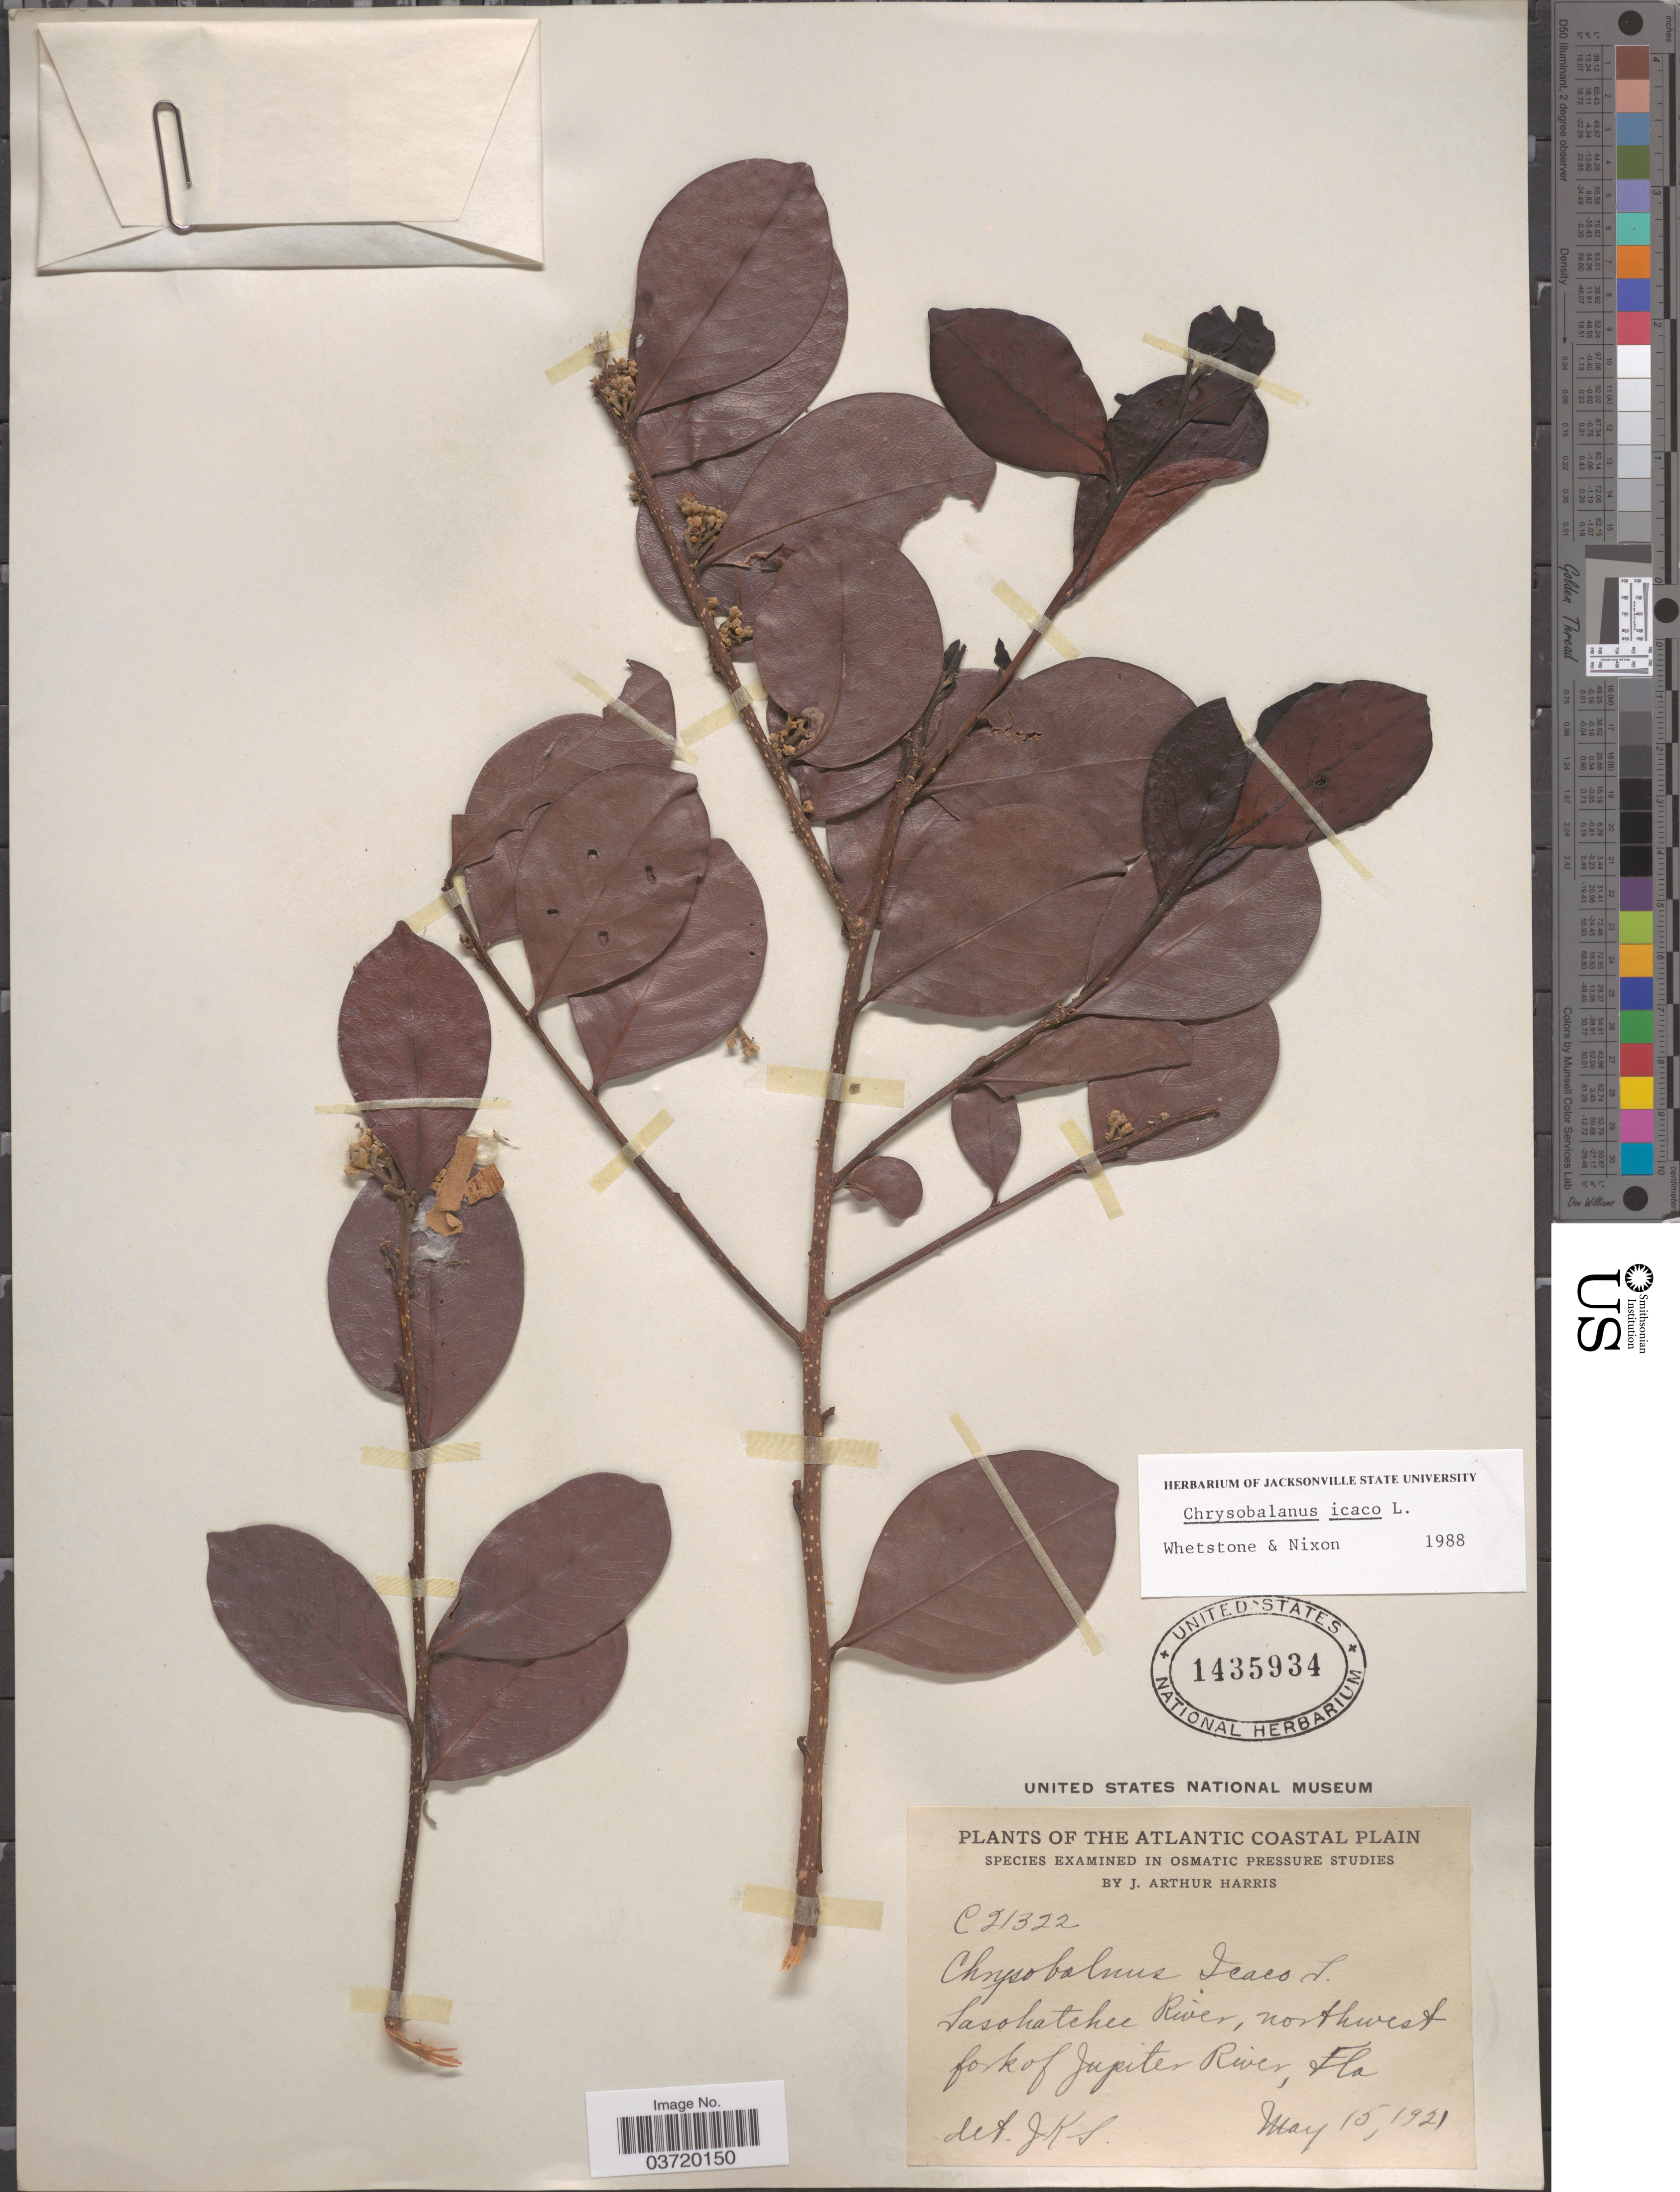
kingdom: Plantae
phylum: Tracheophyta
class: Magnoliopsida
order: Malpighiales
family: Chrysobalanaceae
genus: Chrysobalanus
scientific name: Chrysobalanus icaco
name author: L.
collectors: J. A. Harris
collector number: C21322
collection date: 1921-05-15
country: United States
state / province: Florida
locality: The Atlantic Coastal Plain. Lasohatchee River, northwest fork of Jupiter River.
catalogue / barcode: US 1435934